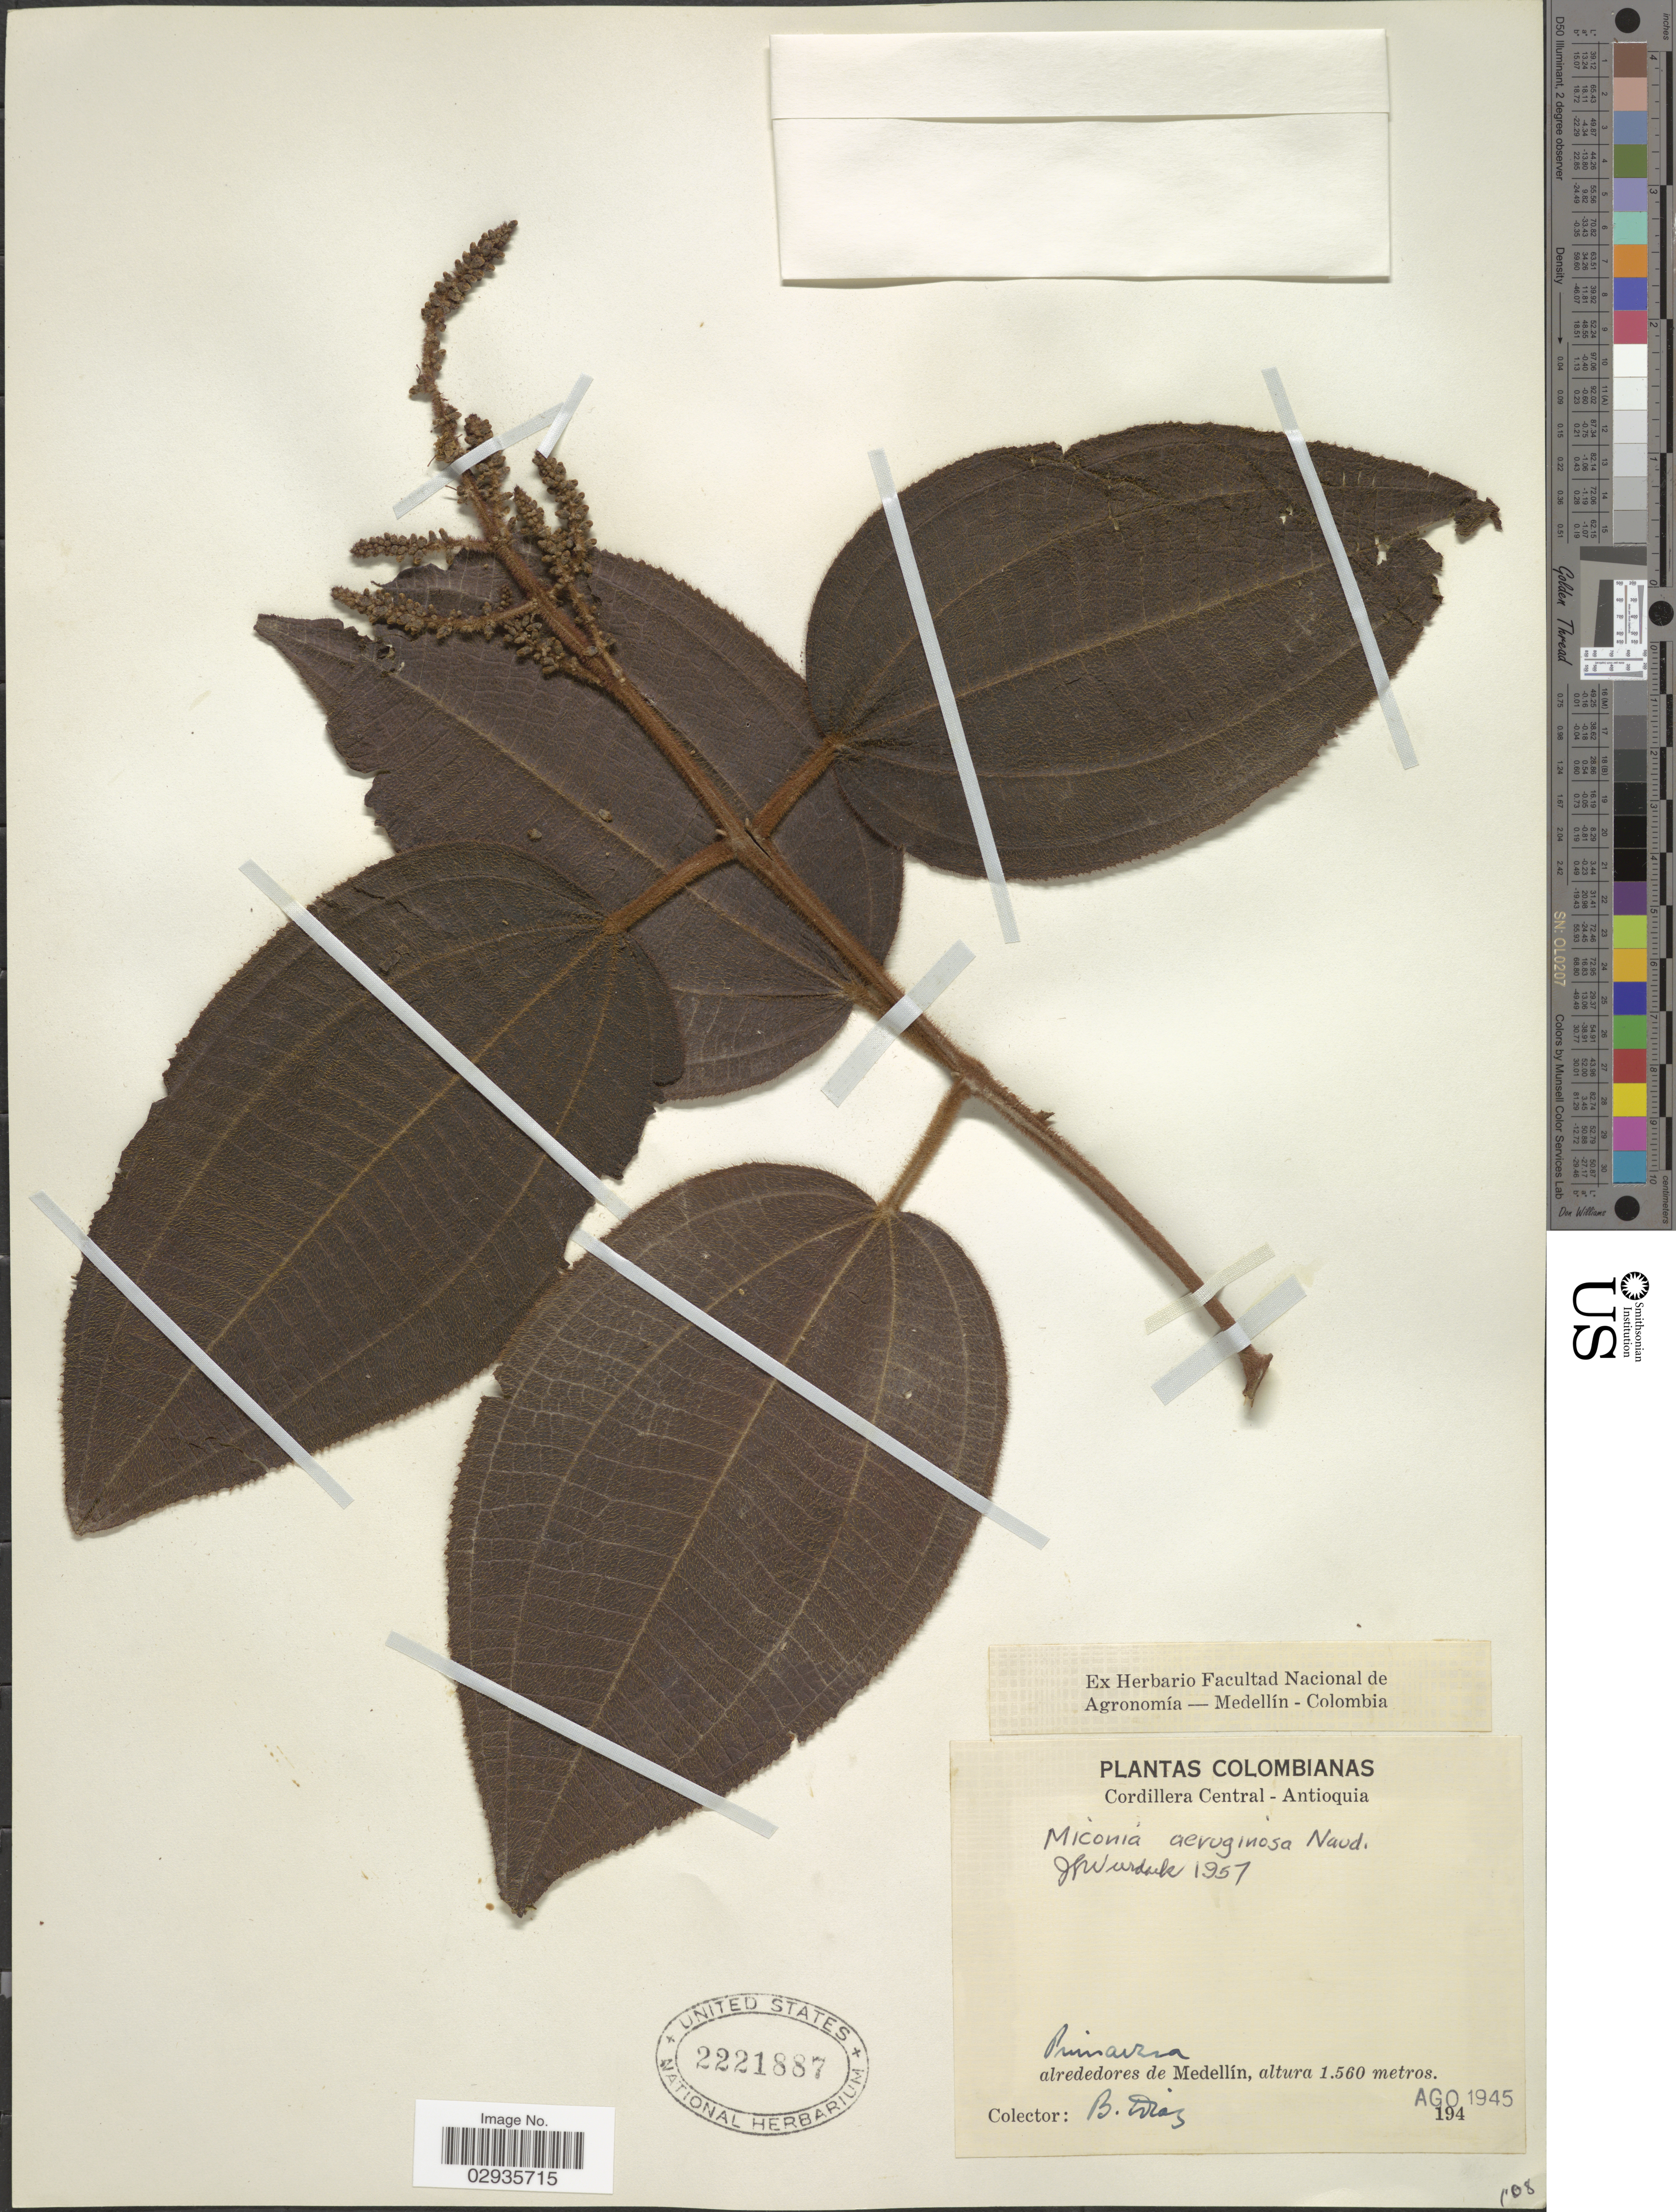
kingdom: Plantae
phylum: Tracheophyta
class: Magnoliopsida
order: Myrtales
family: Melastomataceae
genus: Miconia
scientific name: Miconia aeruginosa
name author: Naudin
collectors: B. Diaz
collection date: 1945-08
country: Colombia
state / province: Antioquia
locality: Cordillera Central. Primavera alrededores de Medellín.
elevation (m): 1560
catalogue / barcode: US 2221887